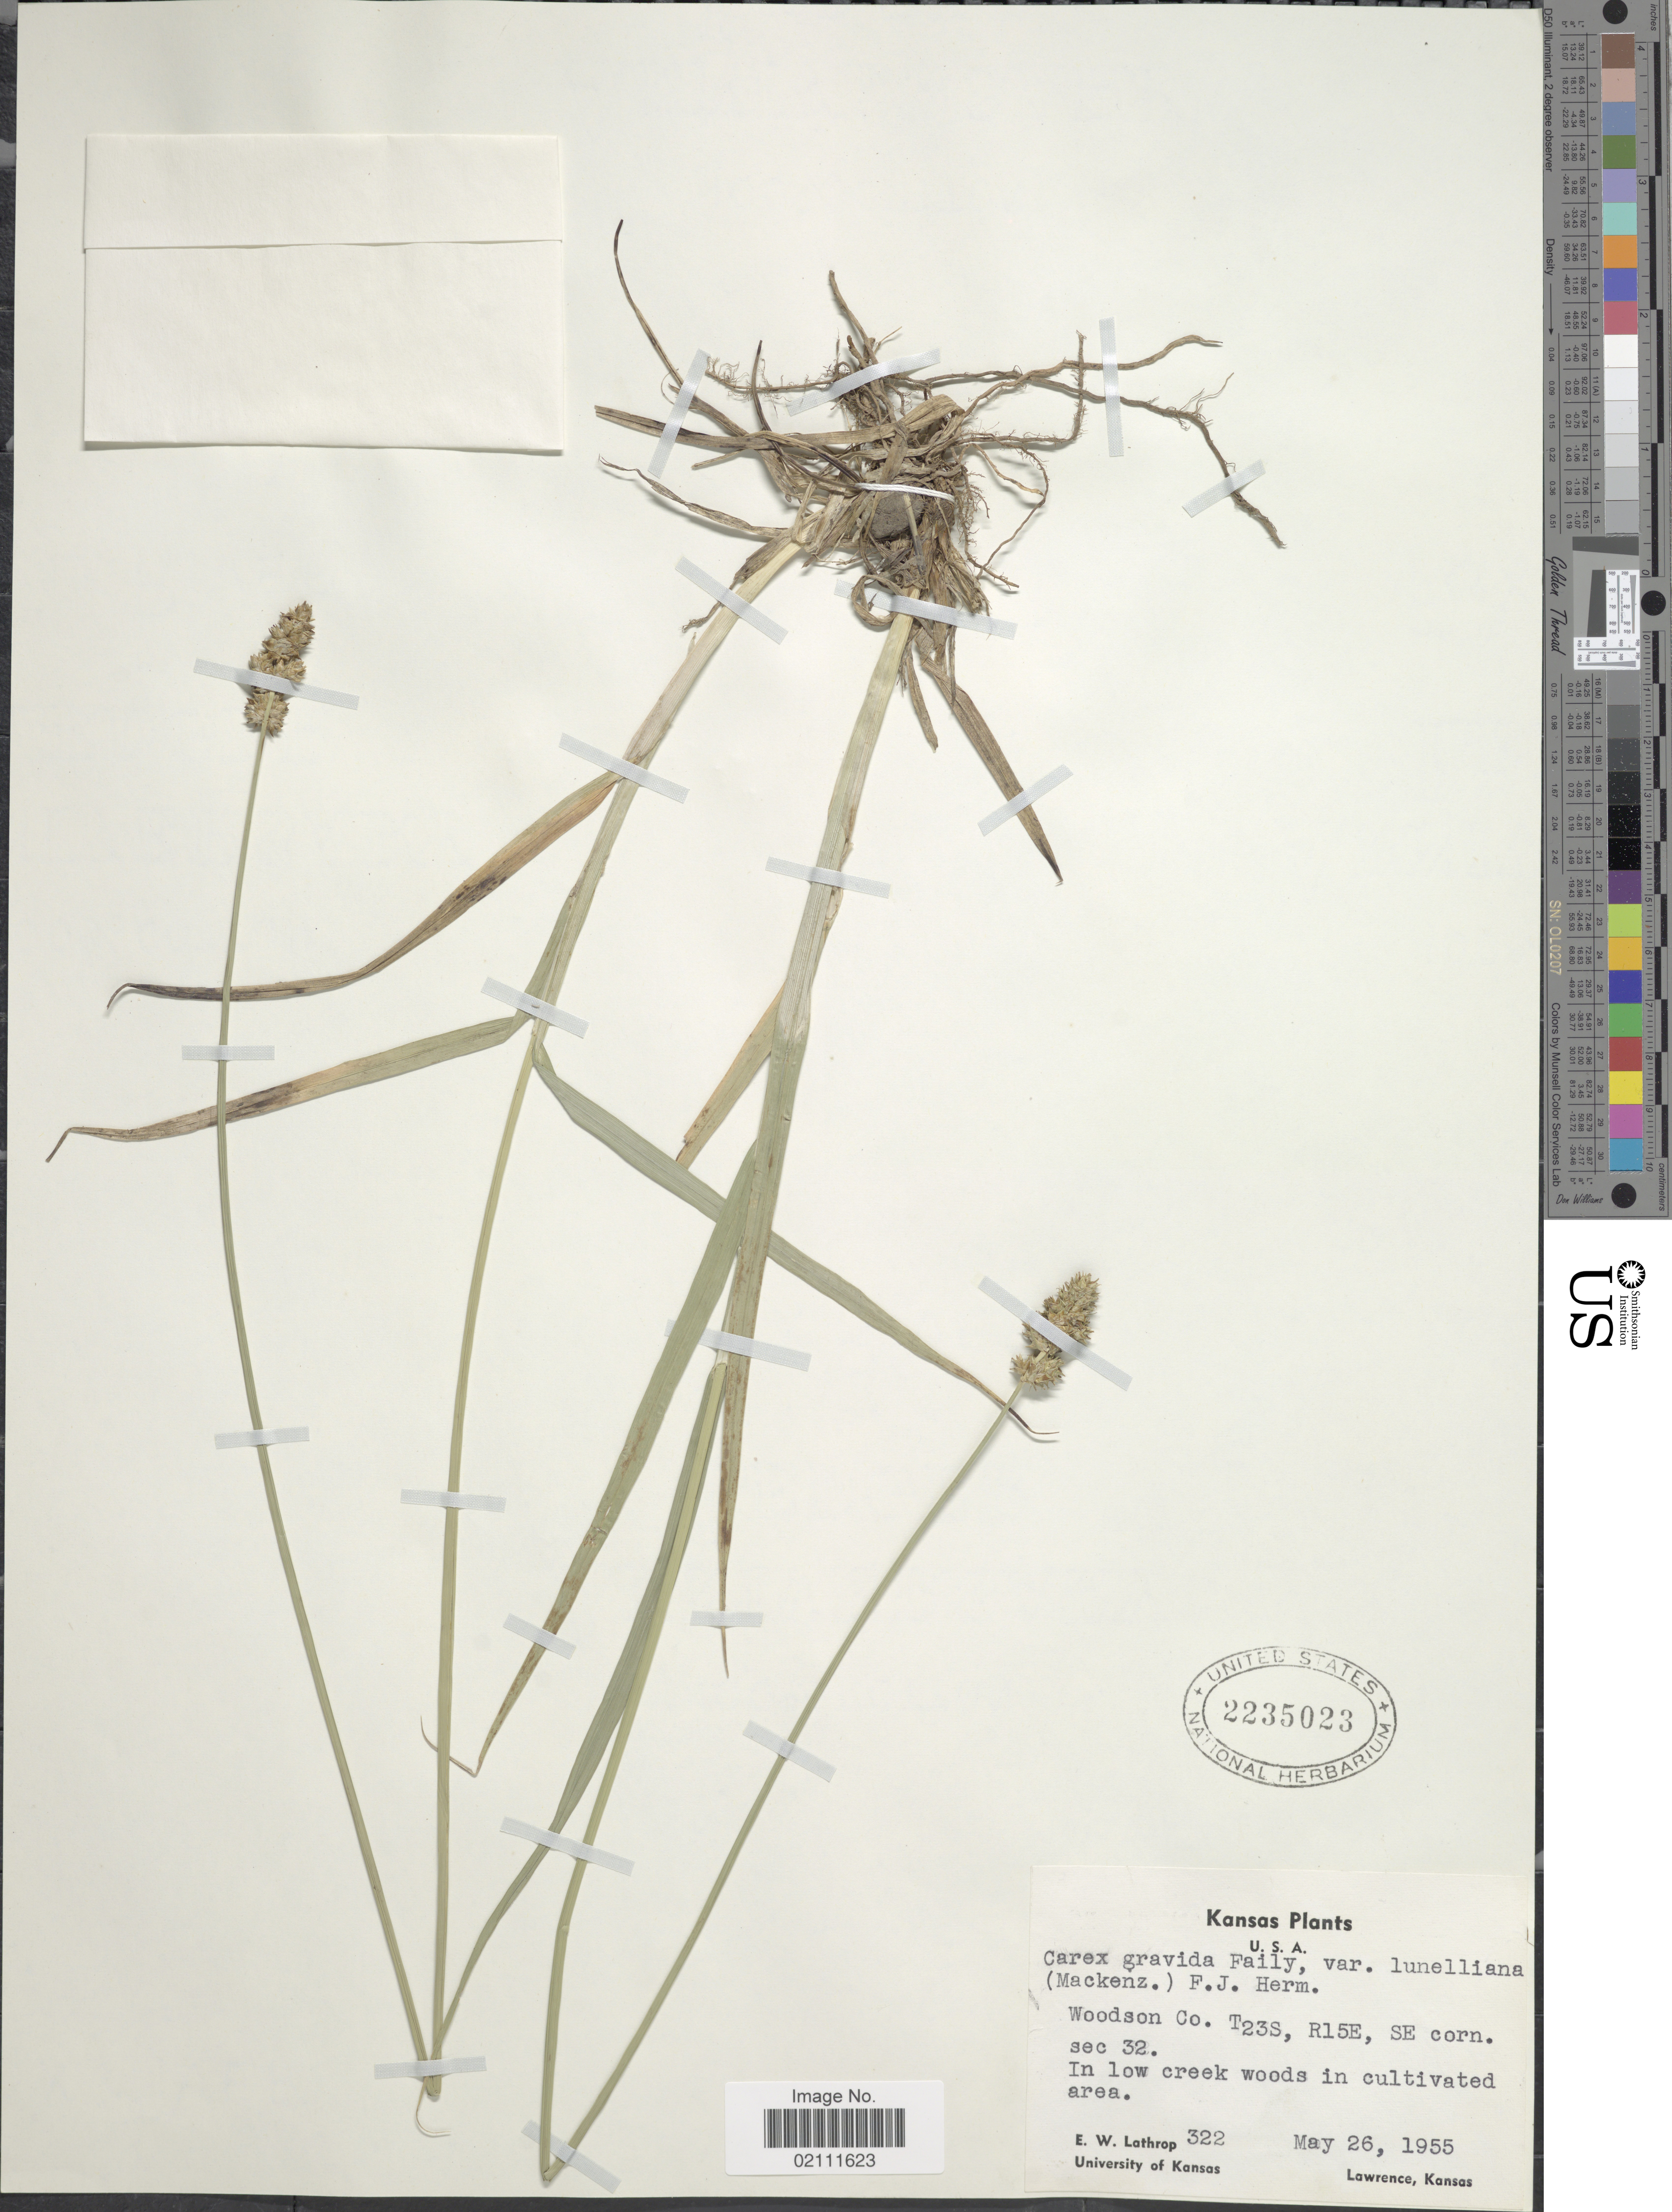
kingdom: Plantae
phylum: Tracheophyta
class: Liliopsida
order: Poales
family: Cyperaceae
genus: Carex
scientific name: Carex gravida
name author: L.H. Bailey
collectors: E. W. Lathrop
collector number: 322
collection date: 1955-05-26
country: United States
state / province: Kansas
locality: Woodson Co. T23S, R15E, SE corn. sec 32, in low creek woods in cultivated area.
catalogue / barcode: US 2335023